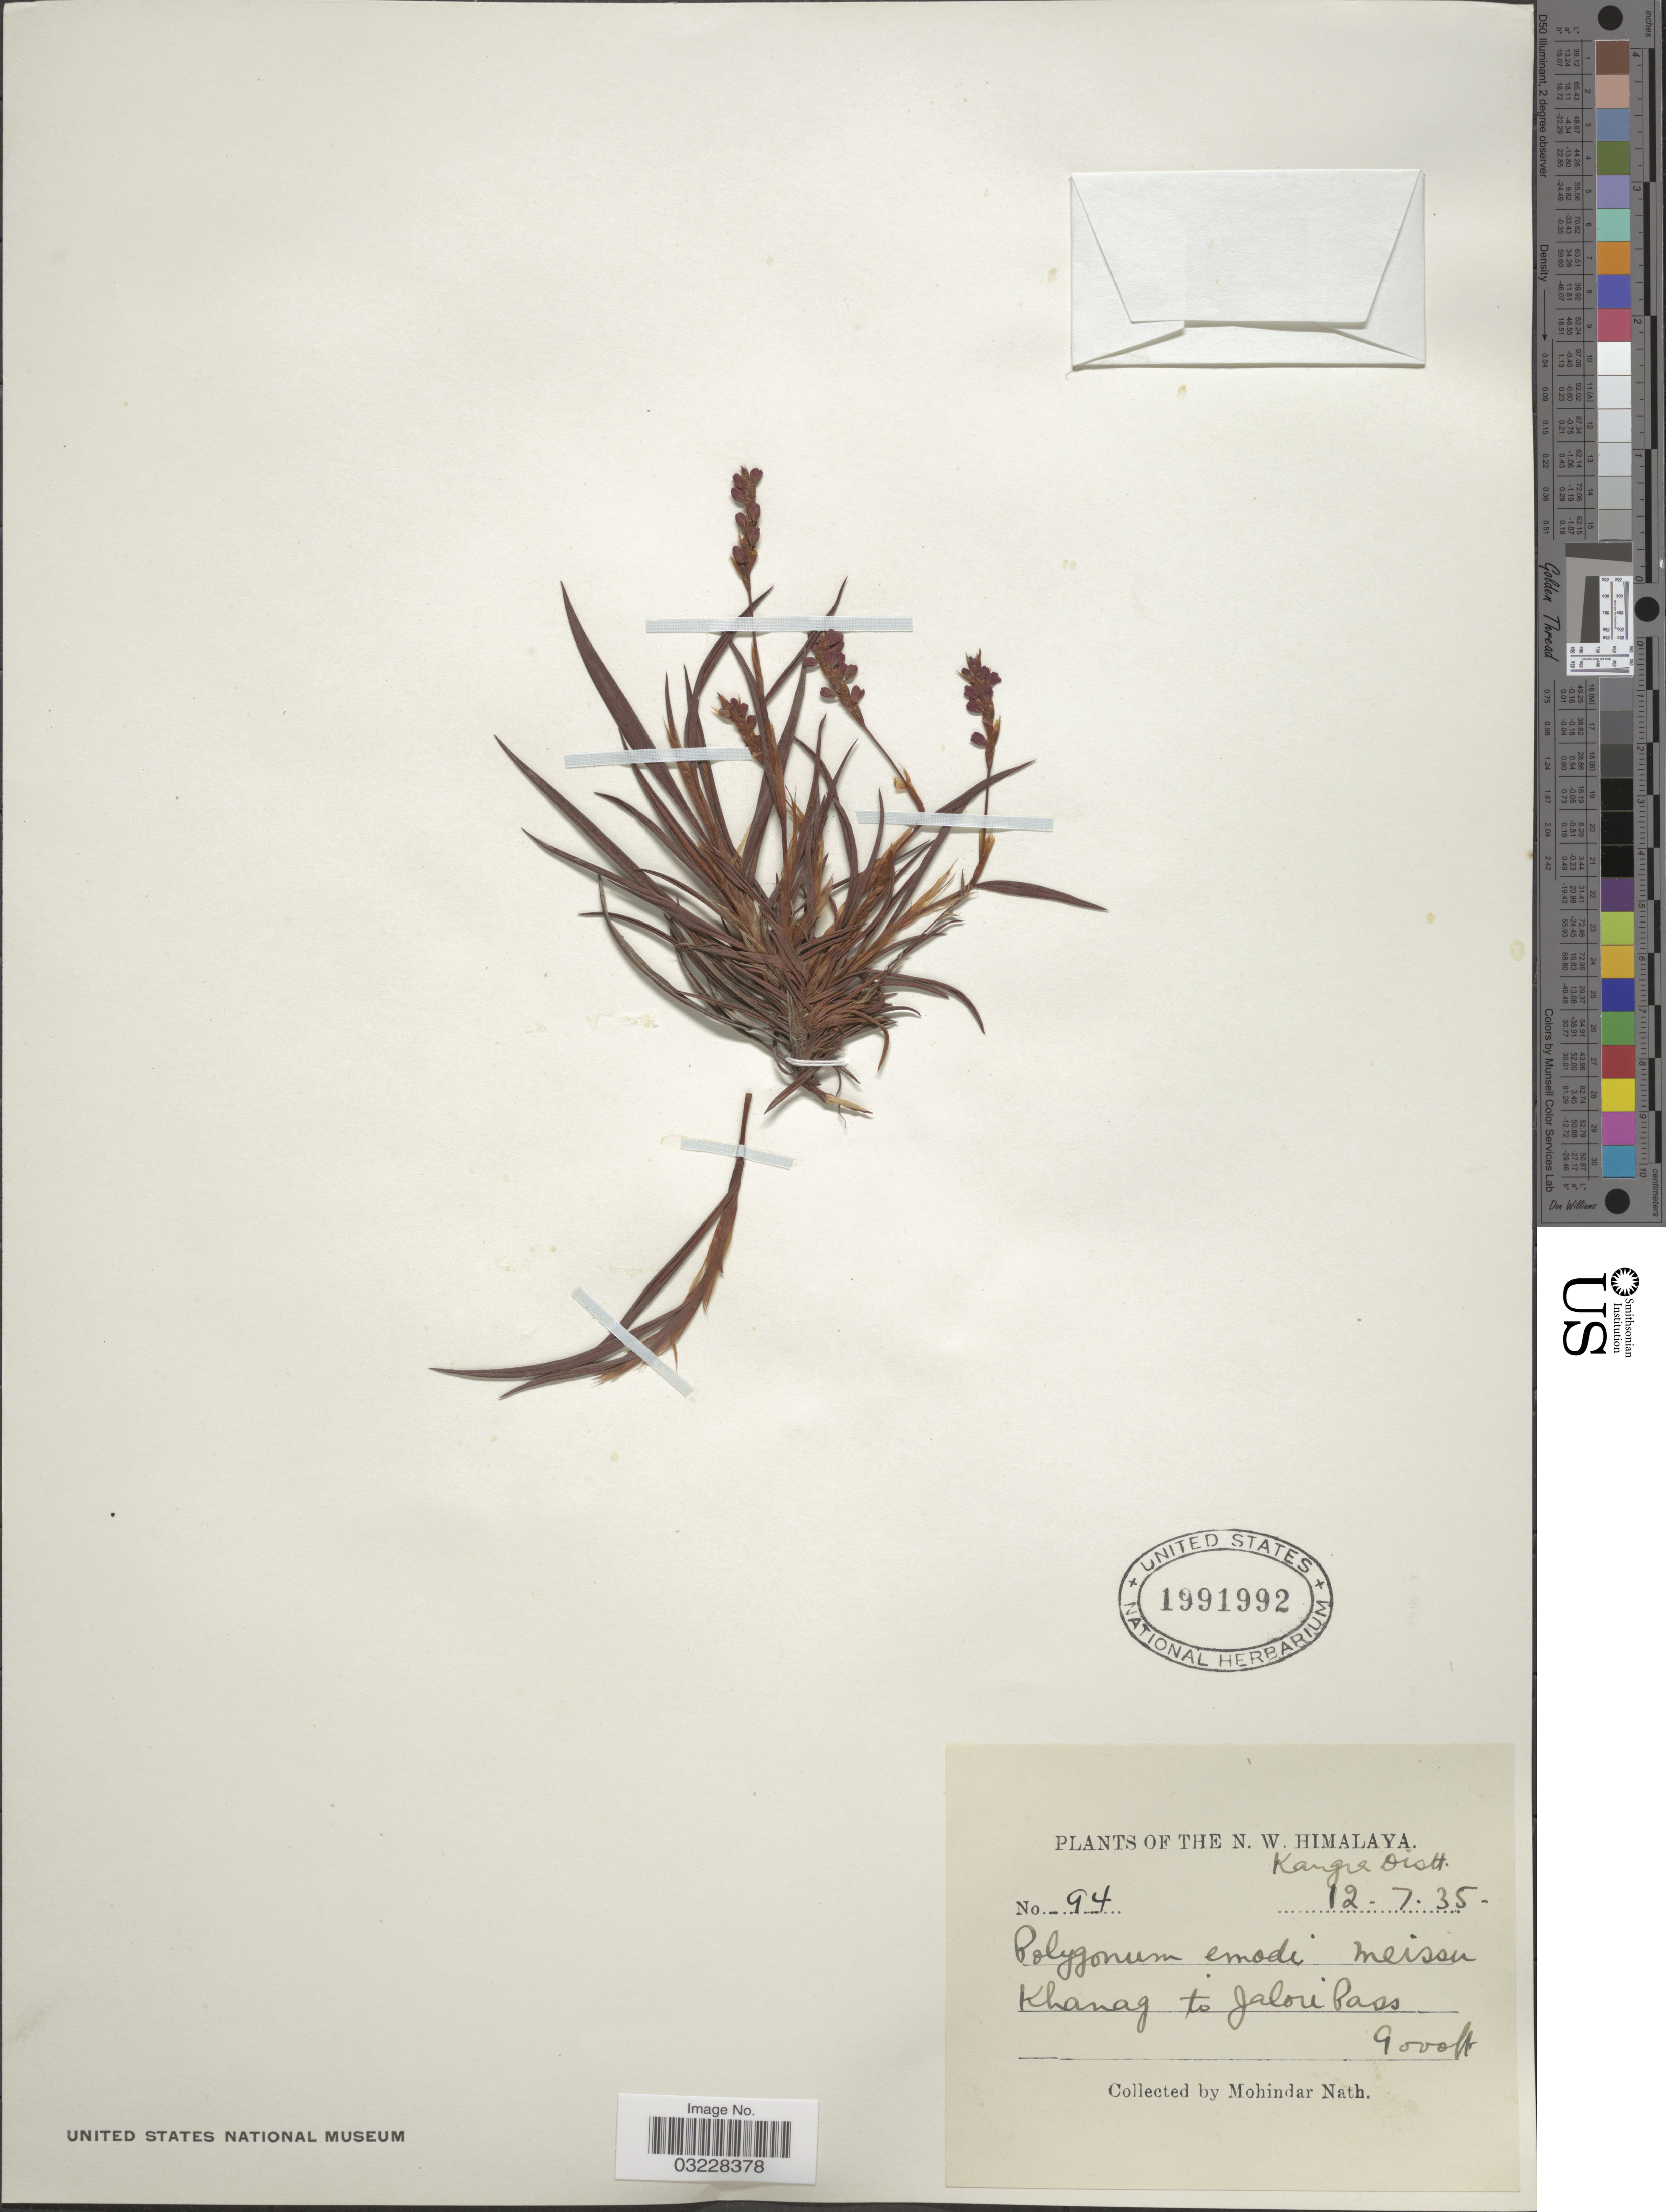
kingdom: Plantae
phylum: Tracheophyta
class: Magnoliopsida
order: Caryophyllales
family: Polygonaceae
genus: Bistorta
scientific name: Bistorta emodi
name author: (Meisn.) H. Hara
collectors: M. Nath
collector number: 94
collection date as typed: Transcribed d/m/y: 12/7/35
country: India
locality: N.W. Himalaya. Kangra Distt. Khanag to Jalori Pass.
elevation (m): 2743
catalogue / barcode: US 1991992